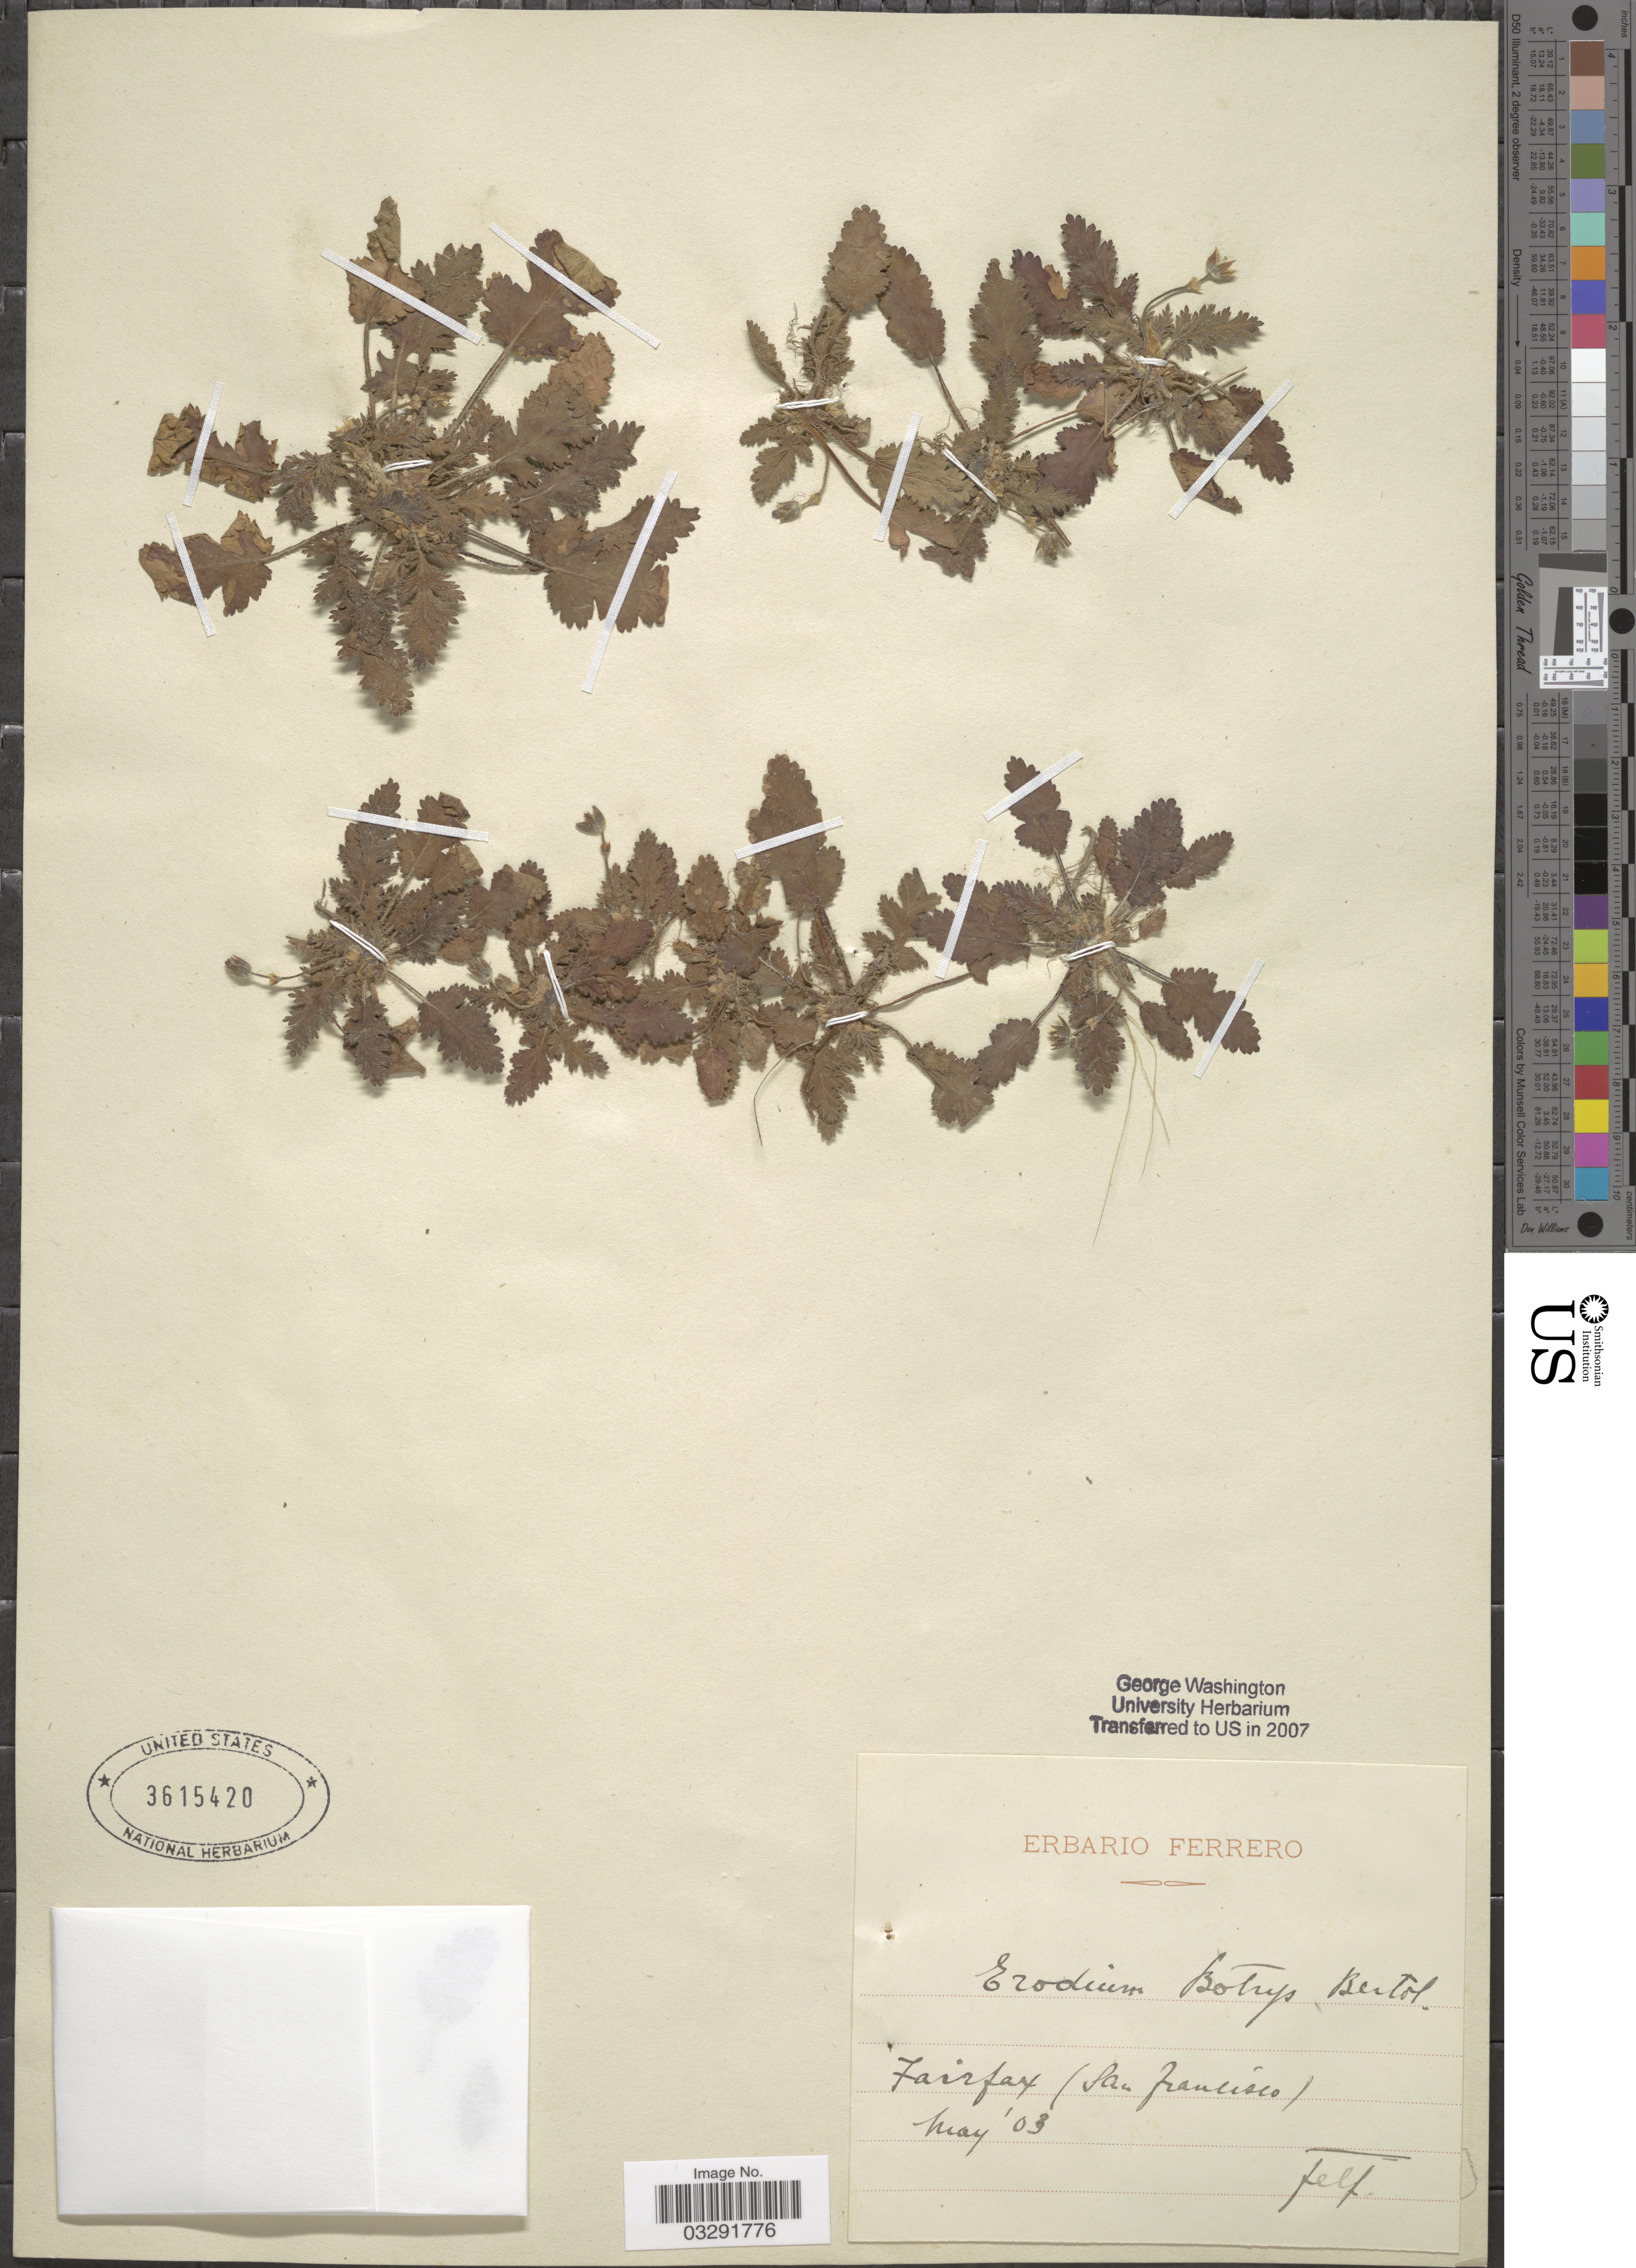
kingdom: Plantae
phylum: Tracheophyta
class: Magnoliopsida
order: Geraniales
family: Geraniaceae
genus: Erodium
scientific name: Erodium botrys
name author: (Cav.) Bertol.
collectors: F. Ferrero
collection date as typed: Transcribed d/m/y: /5/3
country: United States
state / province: California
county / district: San Francisco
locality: Fairfax / San francisco.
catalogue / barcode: US 3615420